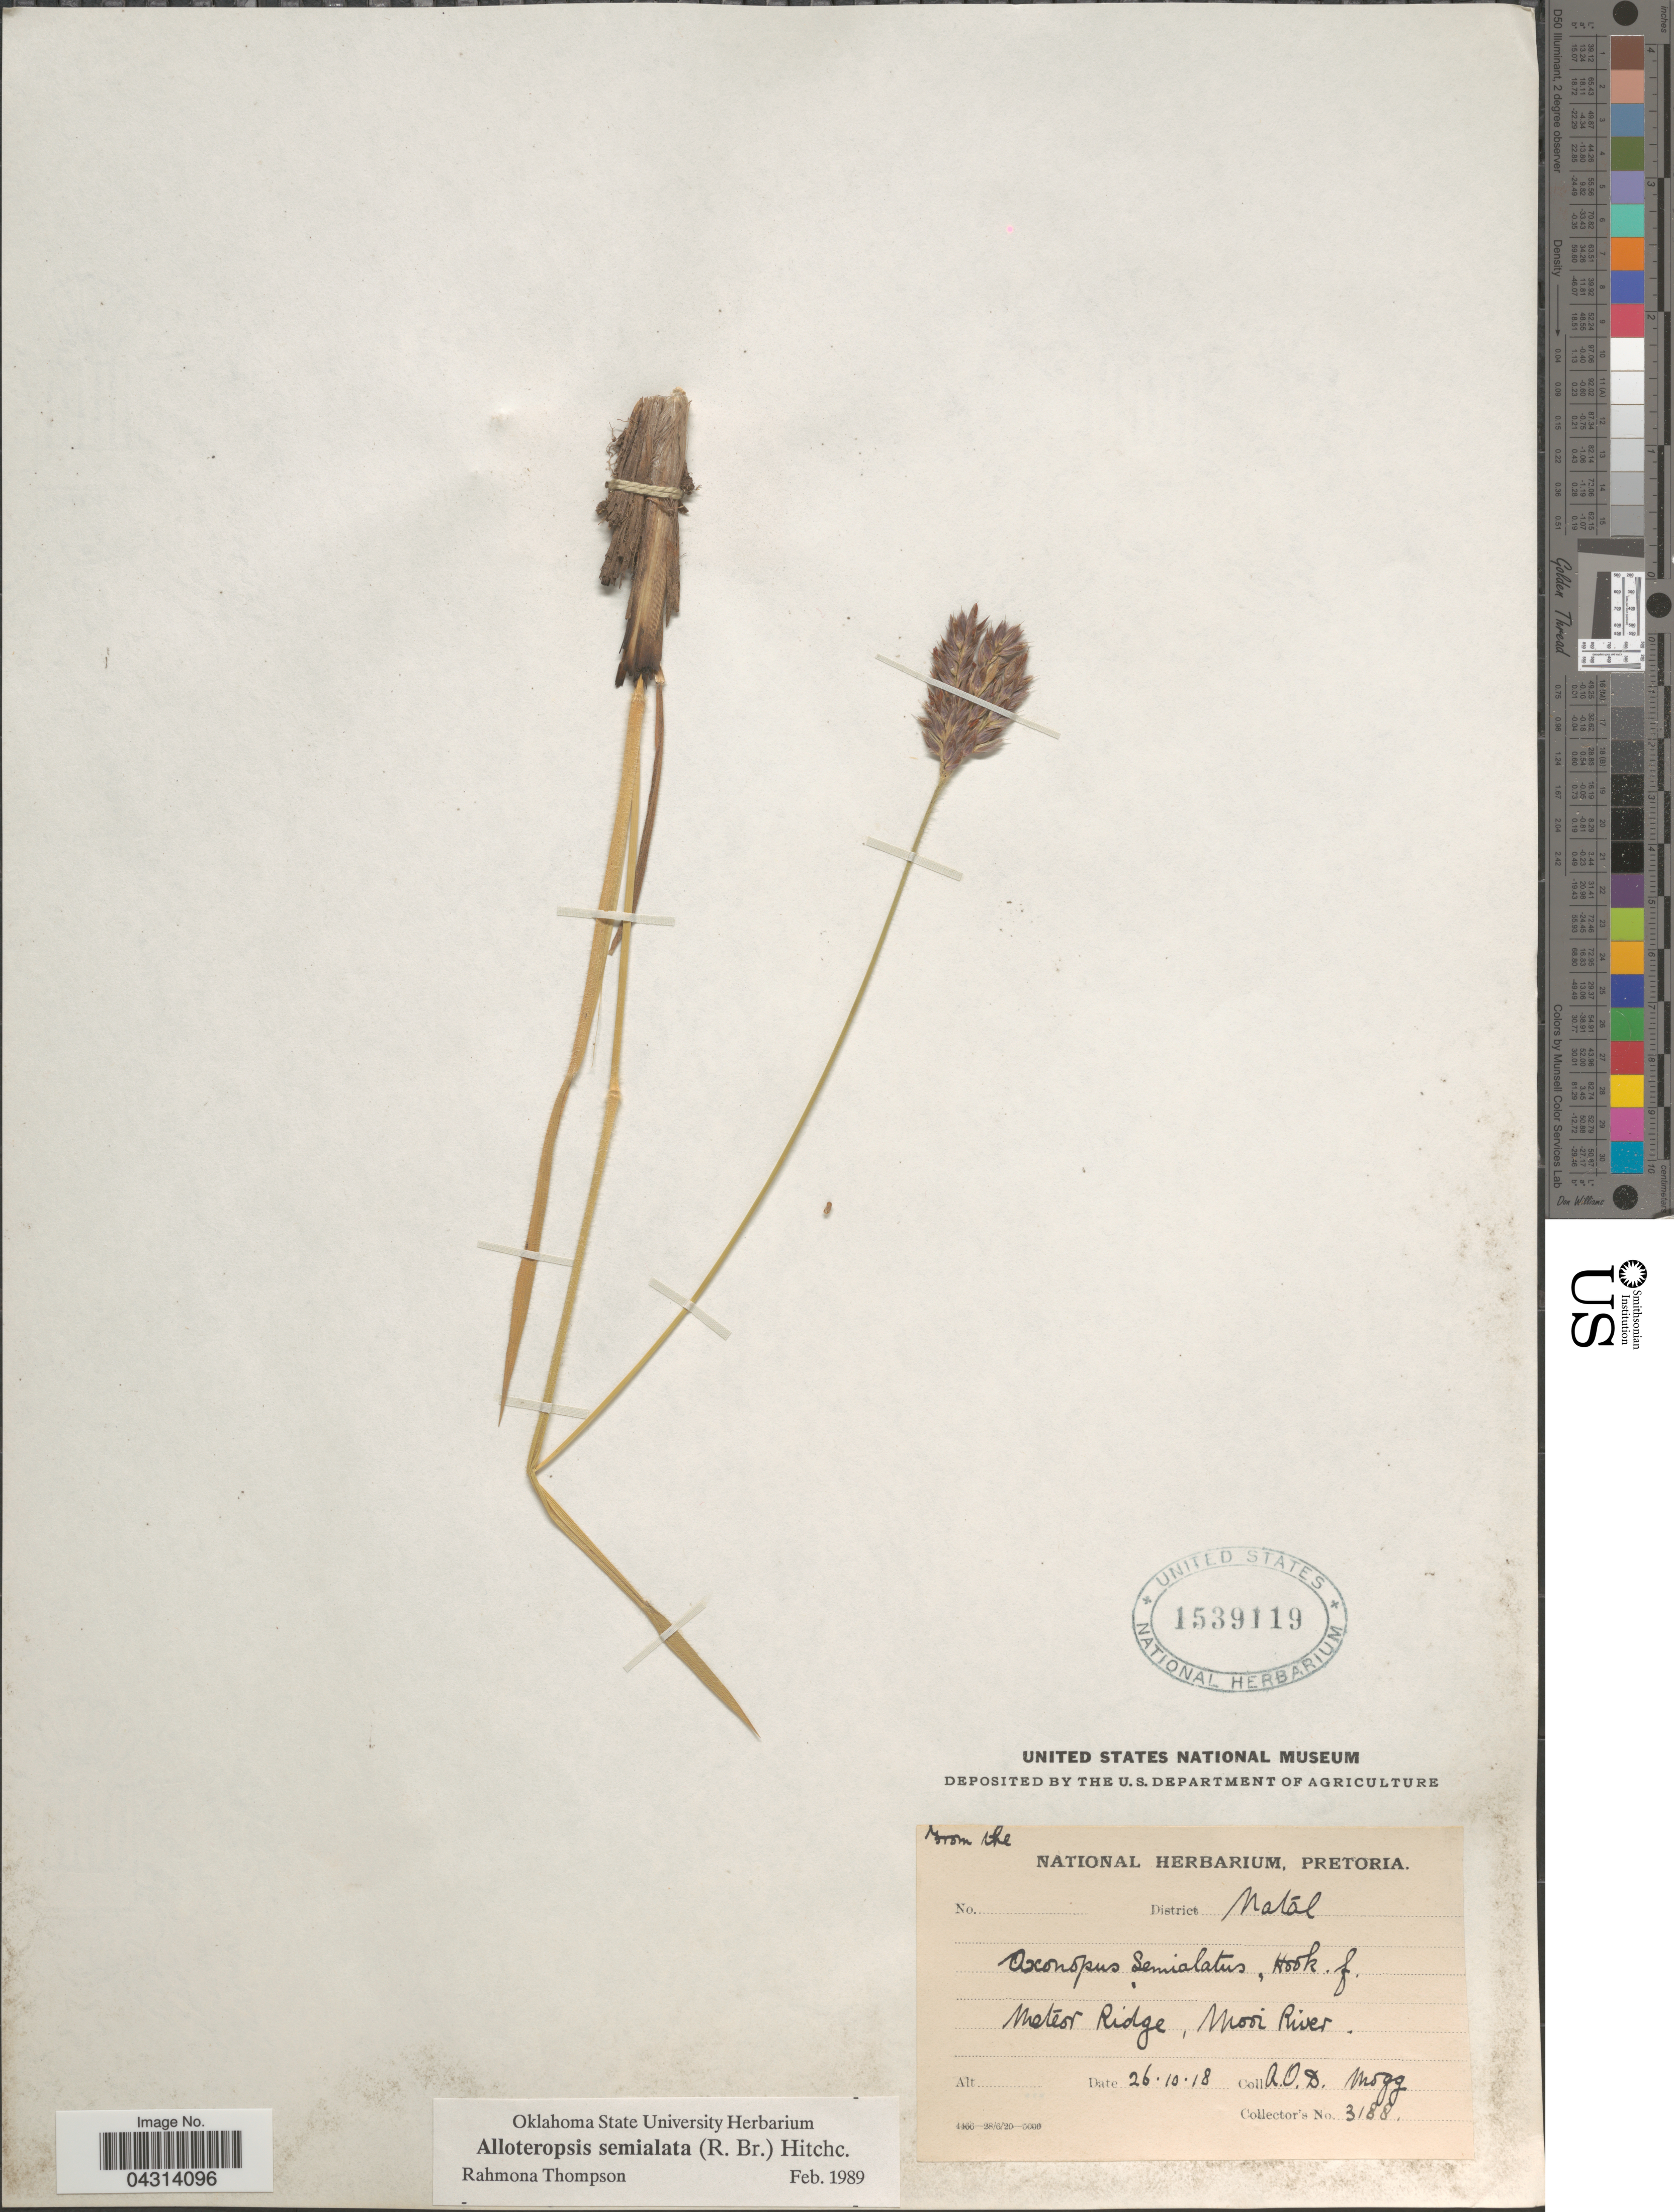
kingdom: Plantae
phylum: Tracheophyta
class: Liliopsida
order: Poales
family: Poaceae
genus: Alloteropsis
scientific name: Alloteropsis semialata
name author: (R. Br.) Hitchc.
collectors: A. O. Mogg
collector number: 3188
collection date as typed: Transcribed d/m/y: 26/10/18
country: South Africa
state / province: KwaZulu-Natal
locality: District Natal. Mateor Ridge, Mooi River.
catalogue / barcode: US 1539119